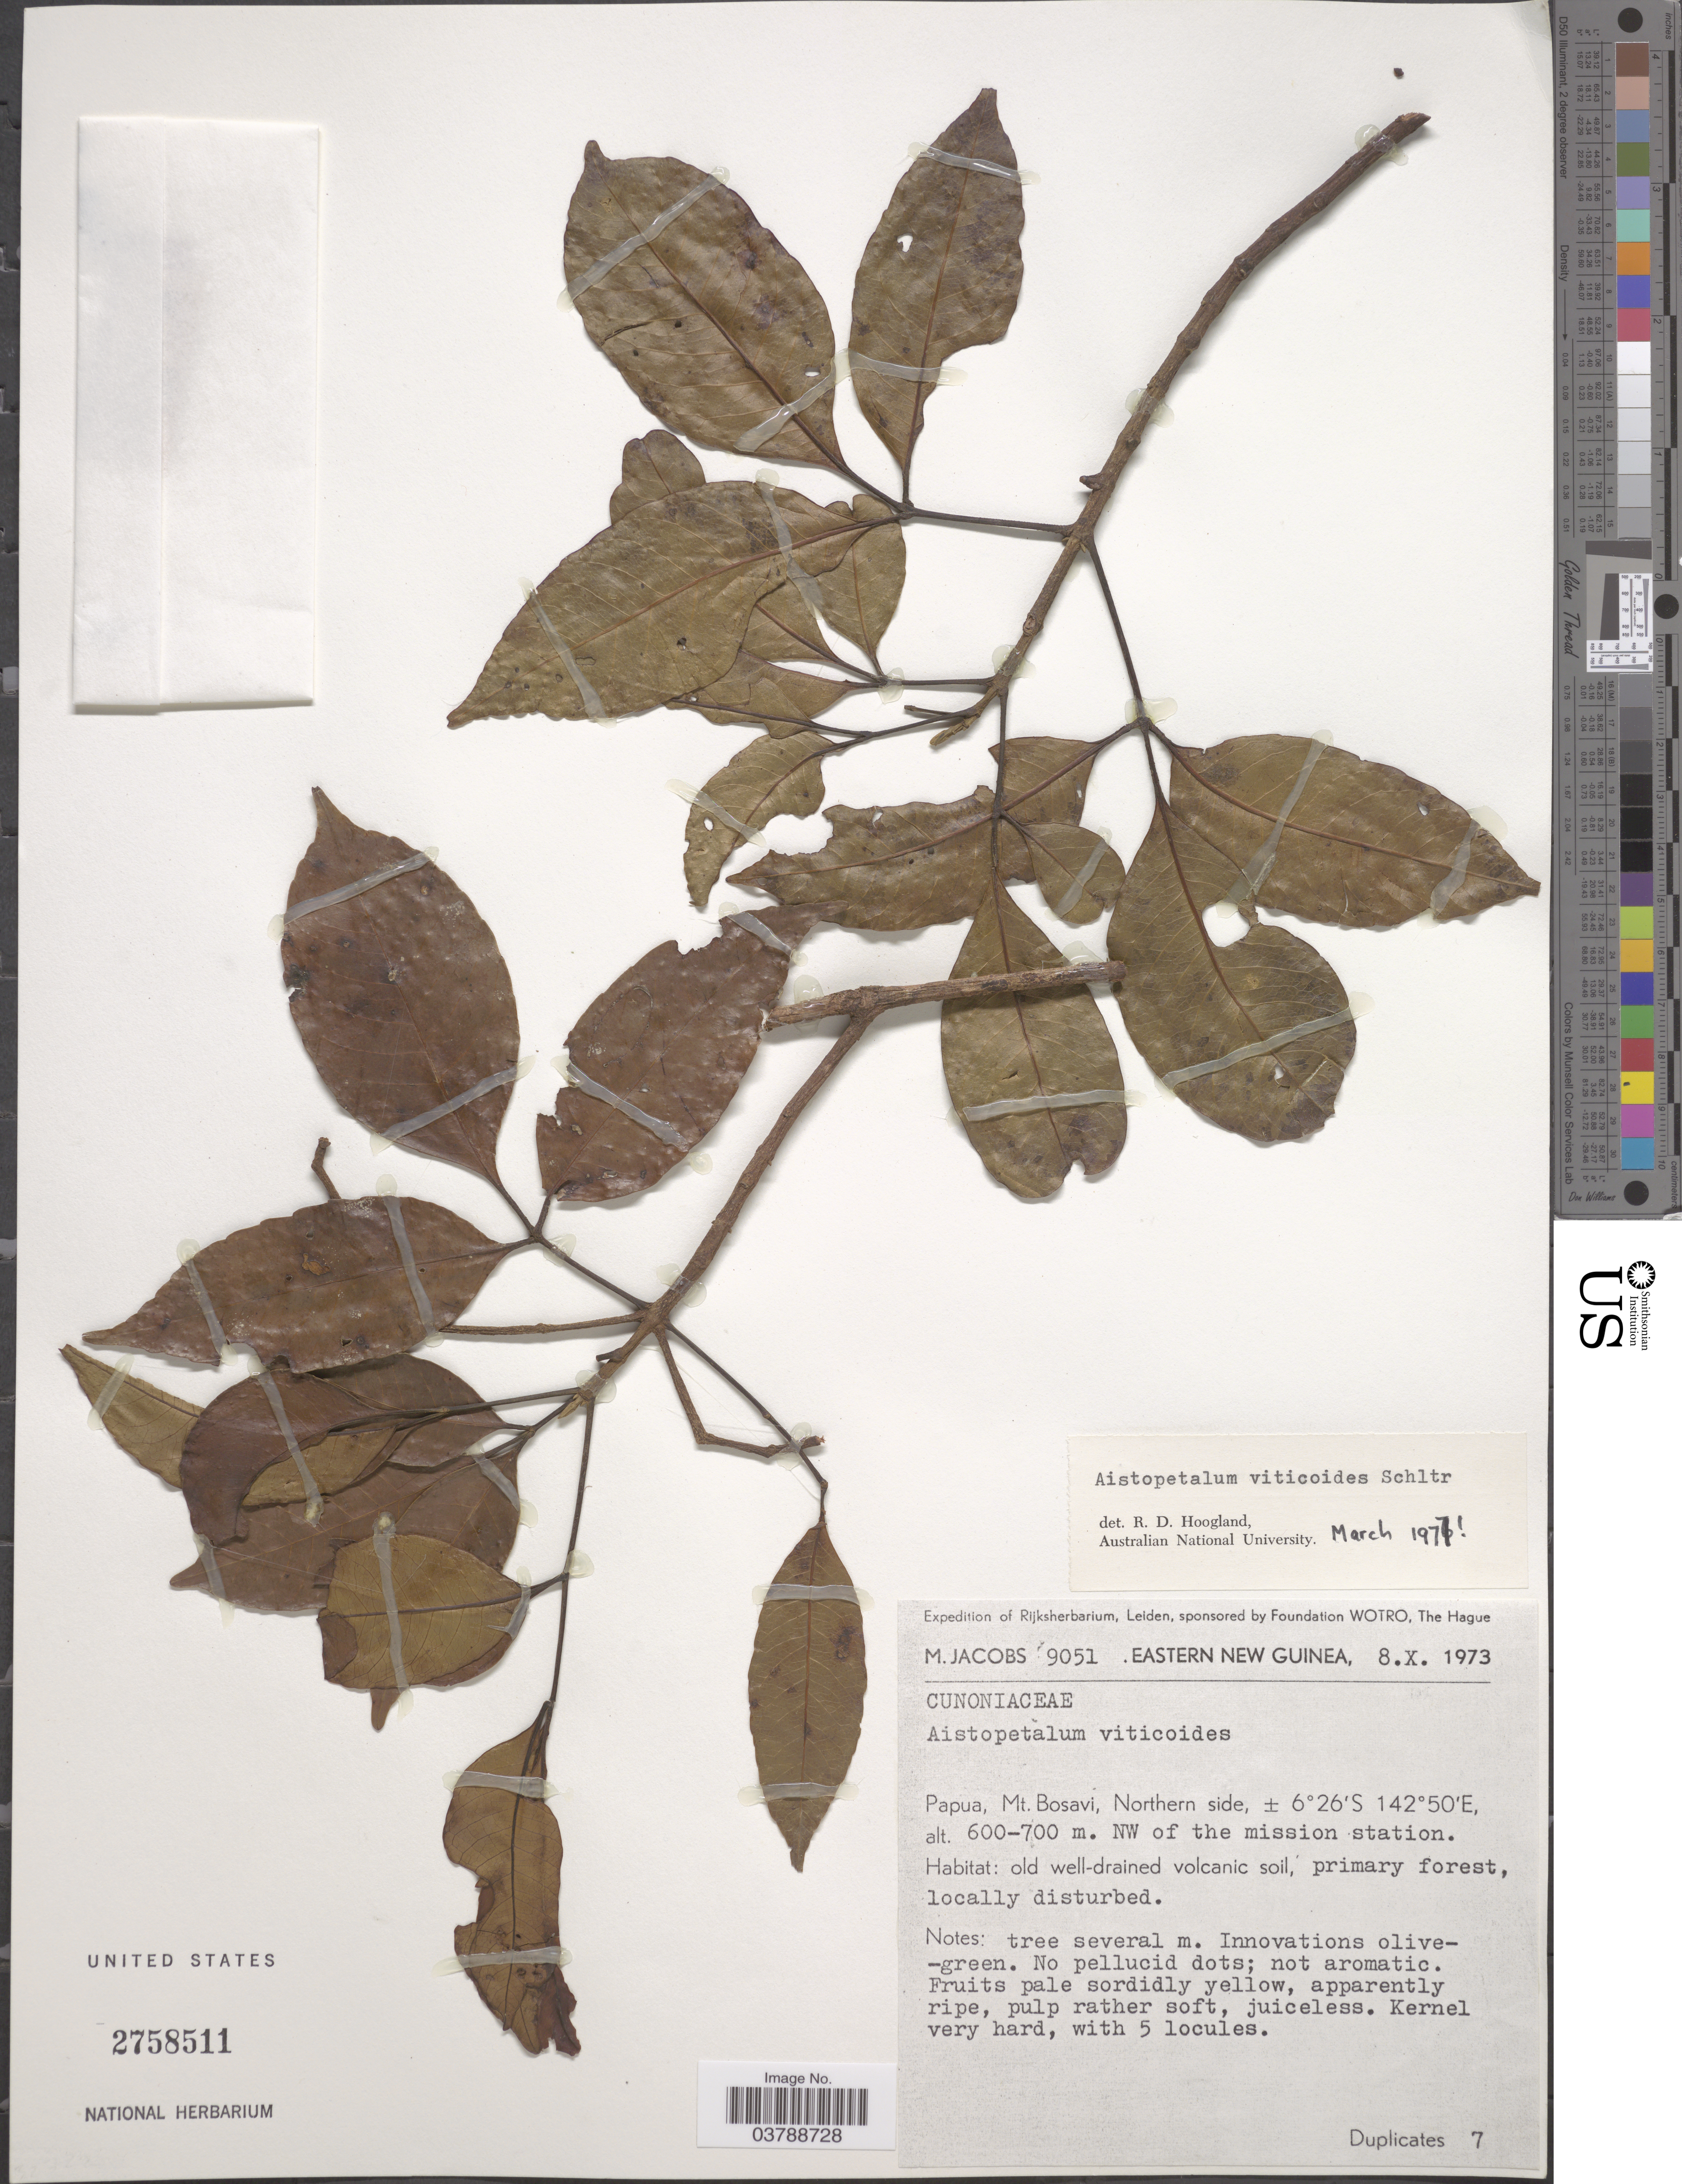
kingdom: Plantae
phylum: Tracheophyta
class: Magnoliopsida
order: Oxalidales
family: Cunoniaceae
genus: Aistopetalum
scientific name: Aistopetalum viticoides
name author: Schltr.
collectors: M. Jacobs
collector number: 9051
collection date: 1973-10-08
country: Papua New Guinea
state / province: Northern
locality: Eastern New Guinea. Papua, Mt. Bosavi, Northern side. NW of the mission station.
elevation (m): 600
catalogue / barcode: US 2758511